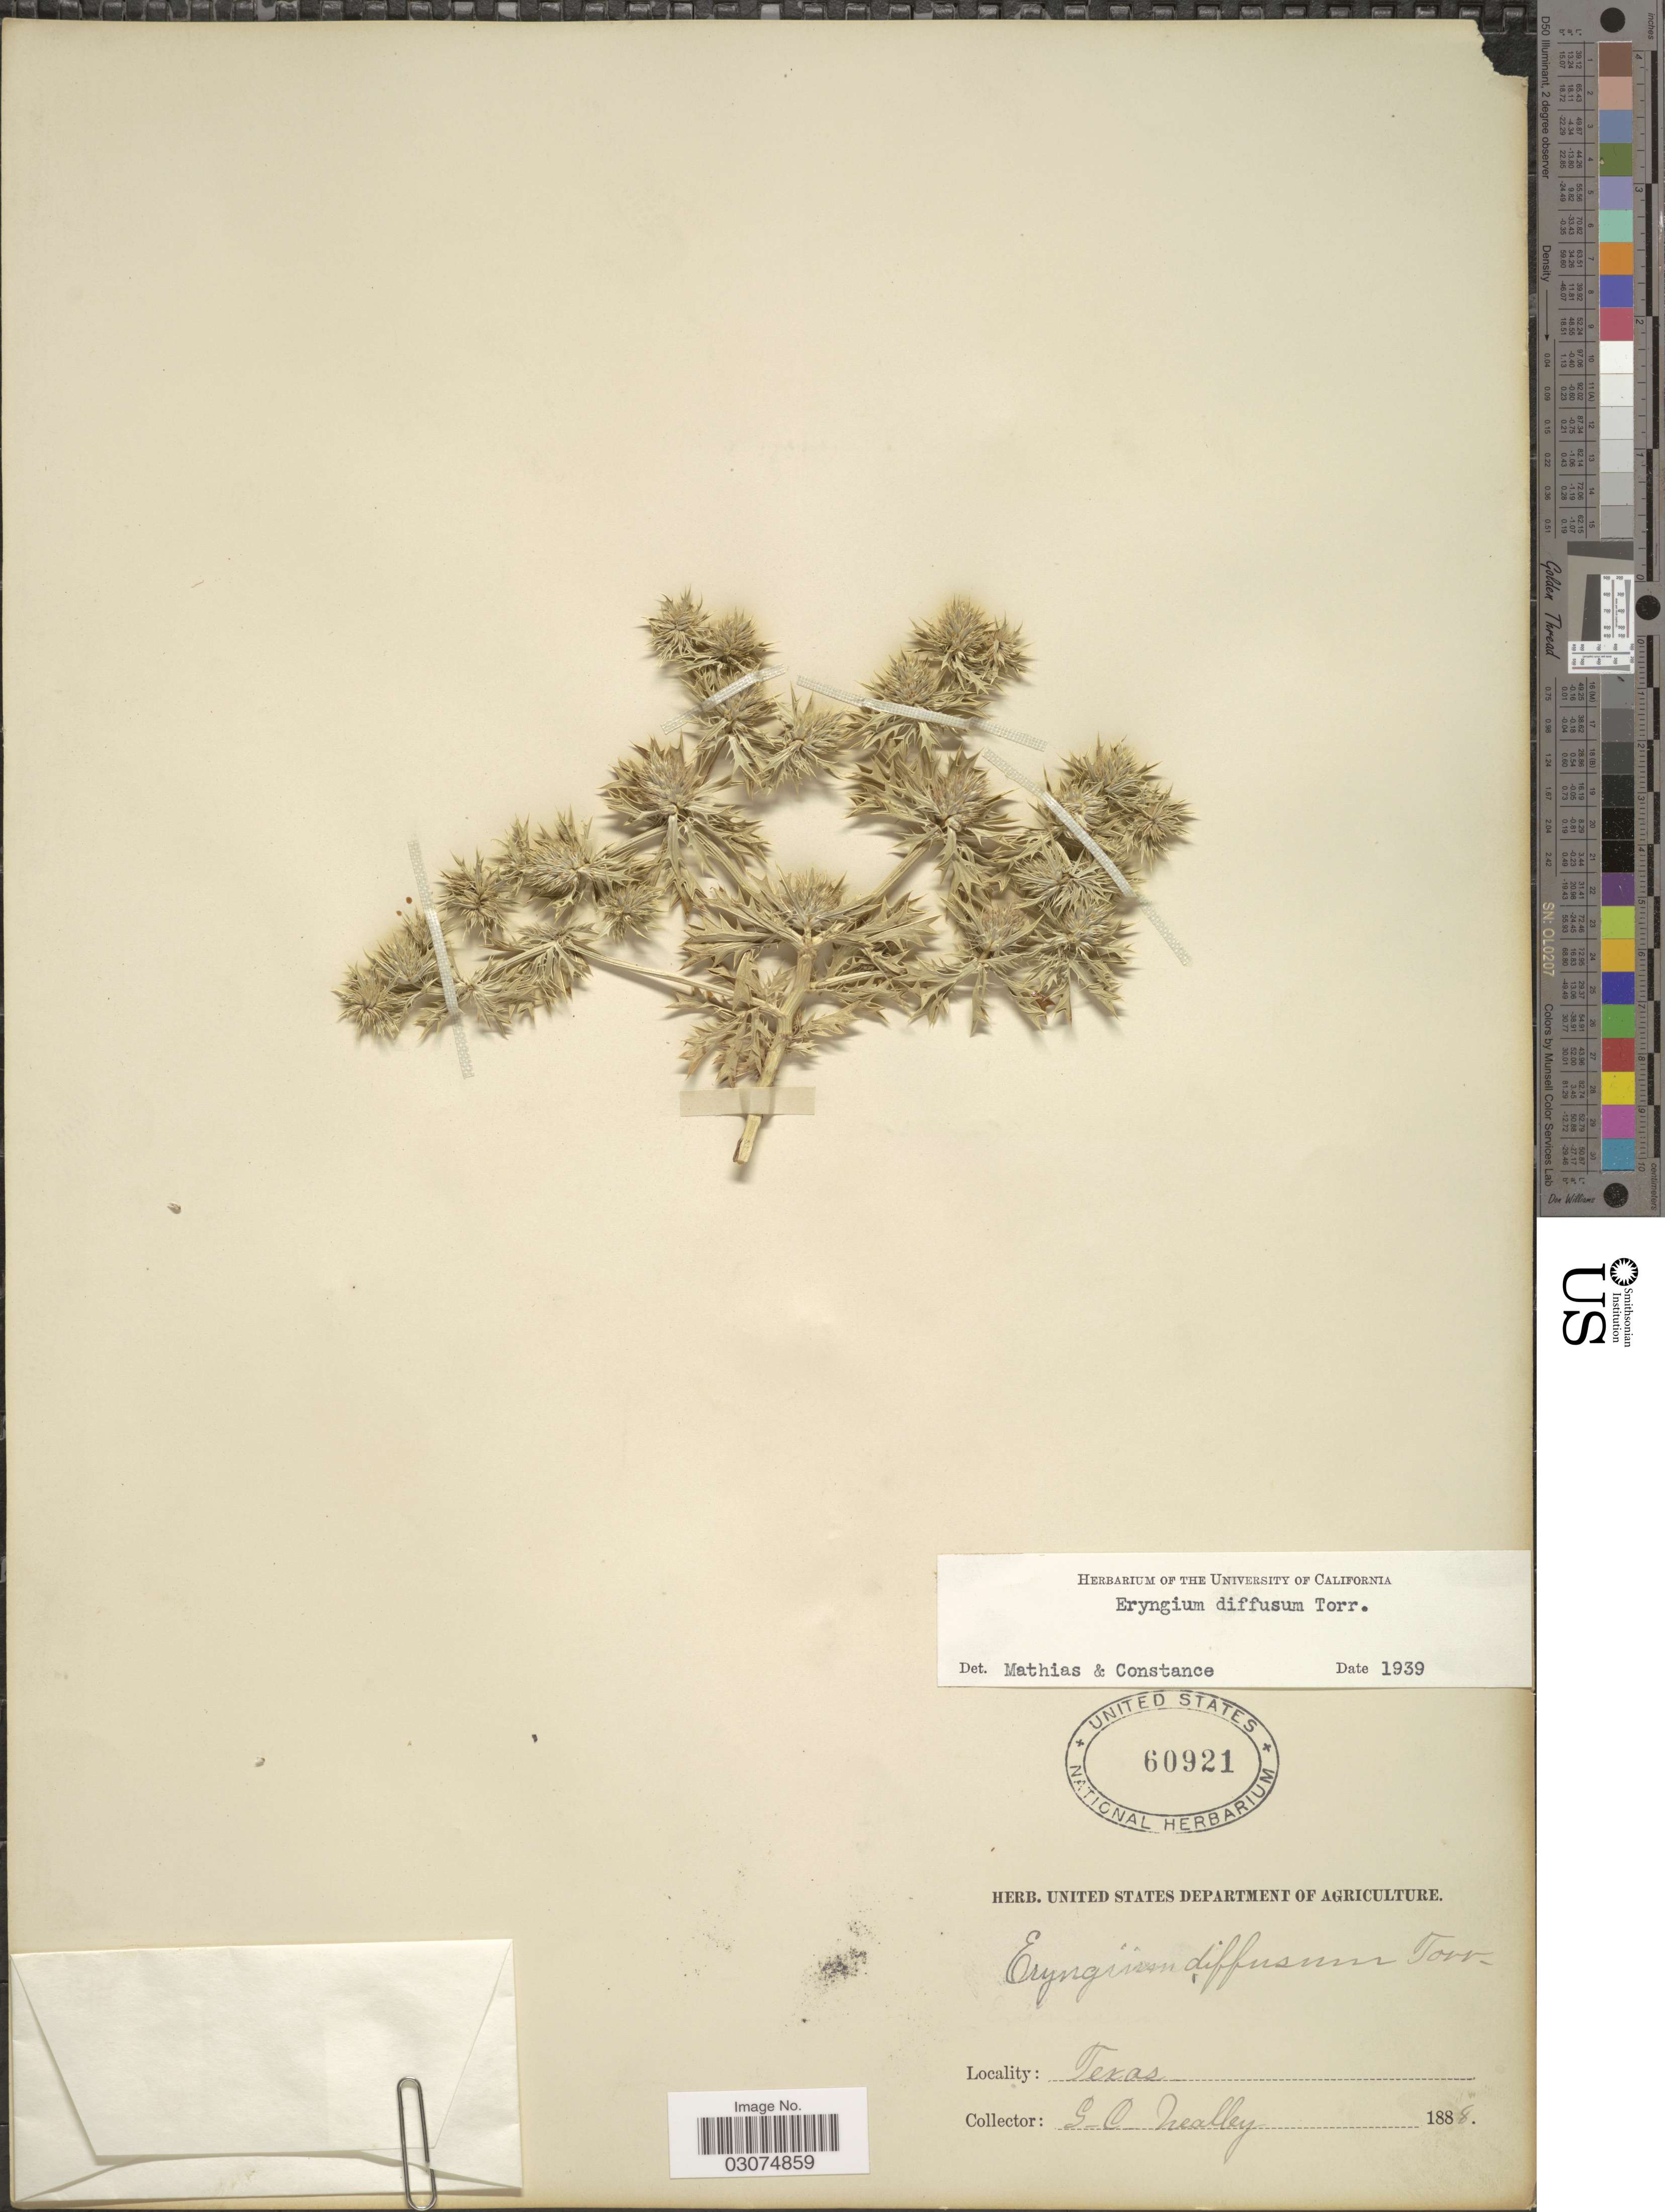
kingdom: Plantae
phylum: Tracheophyta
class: Magnoliopsida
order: Apiales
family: Apiaceae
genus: Eryngium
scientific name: Eryngium diffusum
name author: Torr.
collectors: G. Healley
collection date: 1888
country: United States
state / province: Texas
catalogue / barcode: US 60921